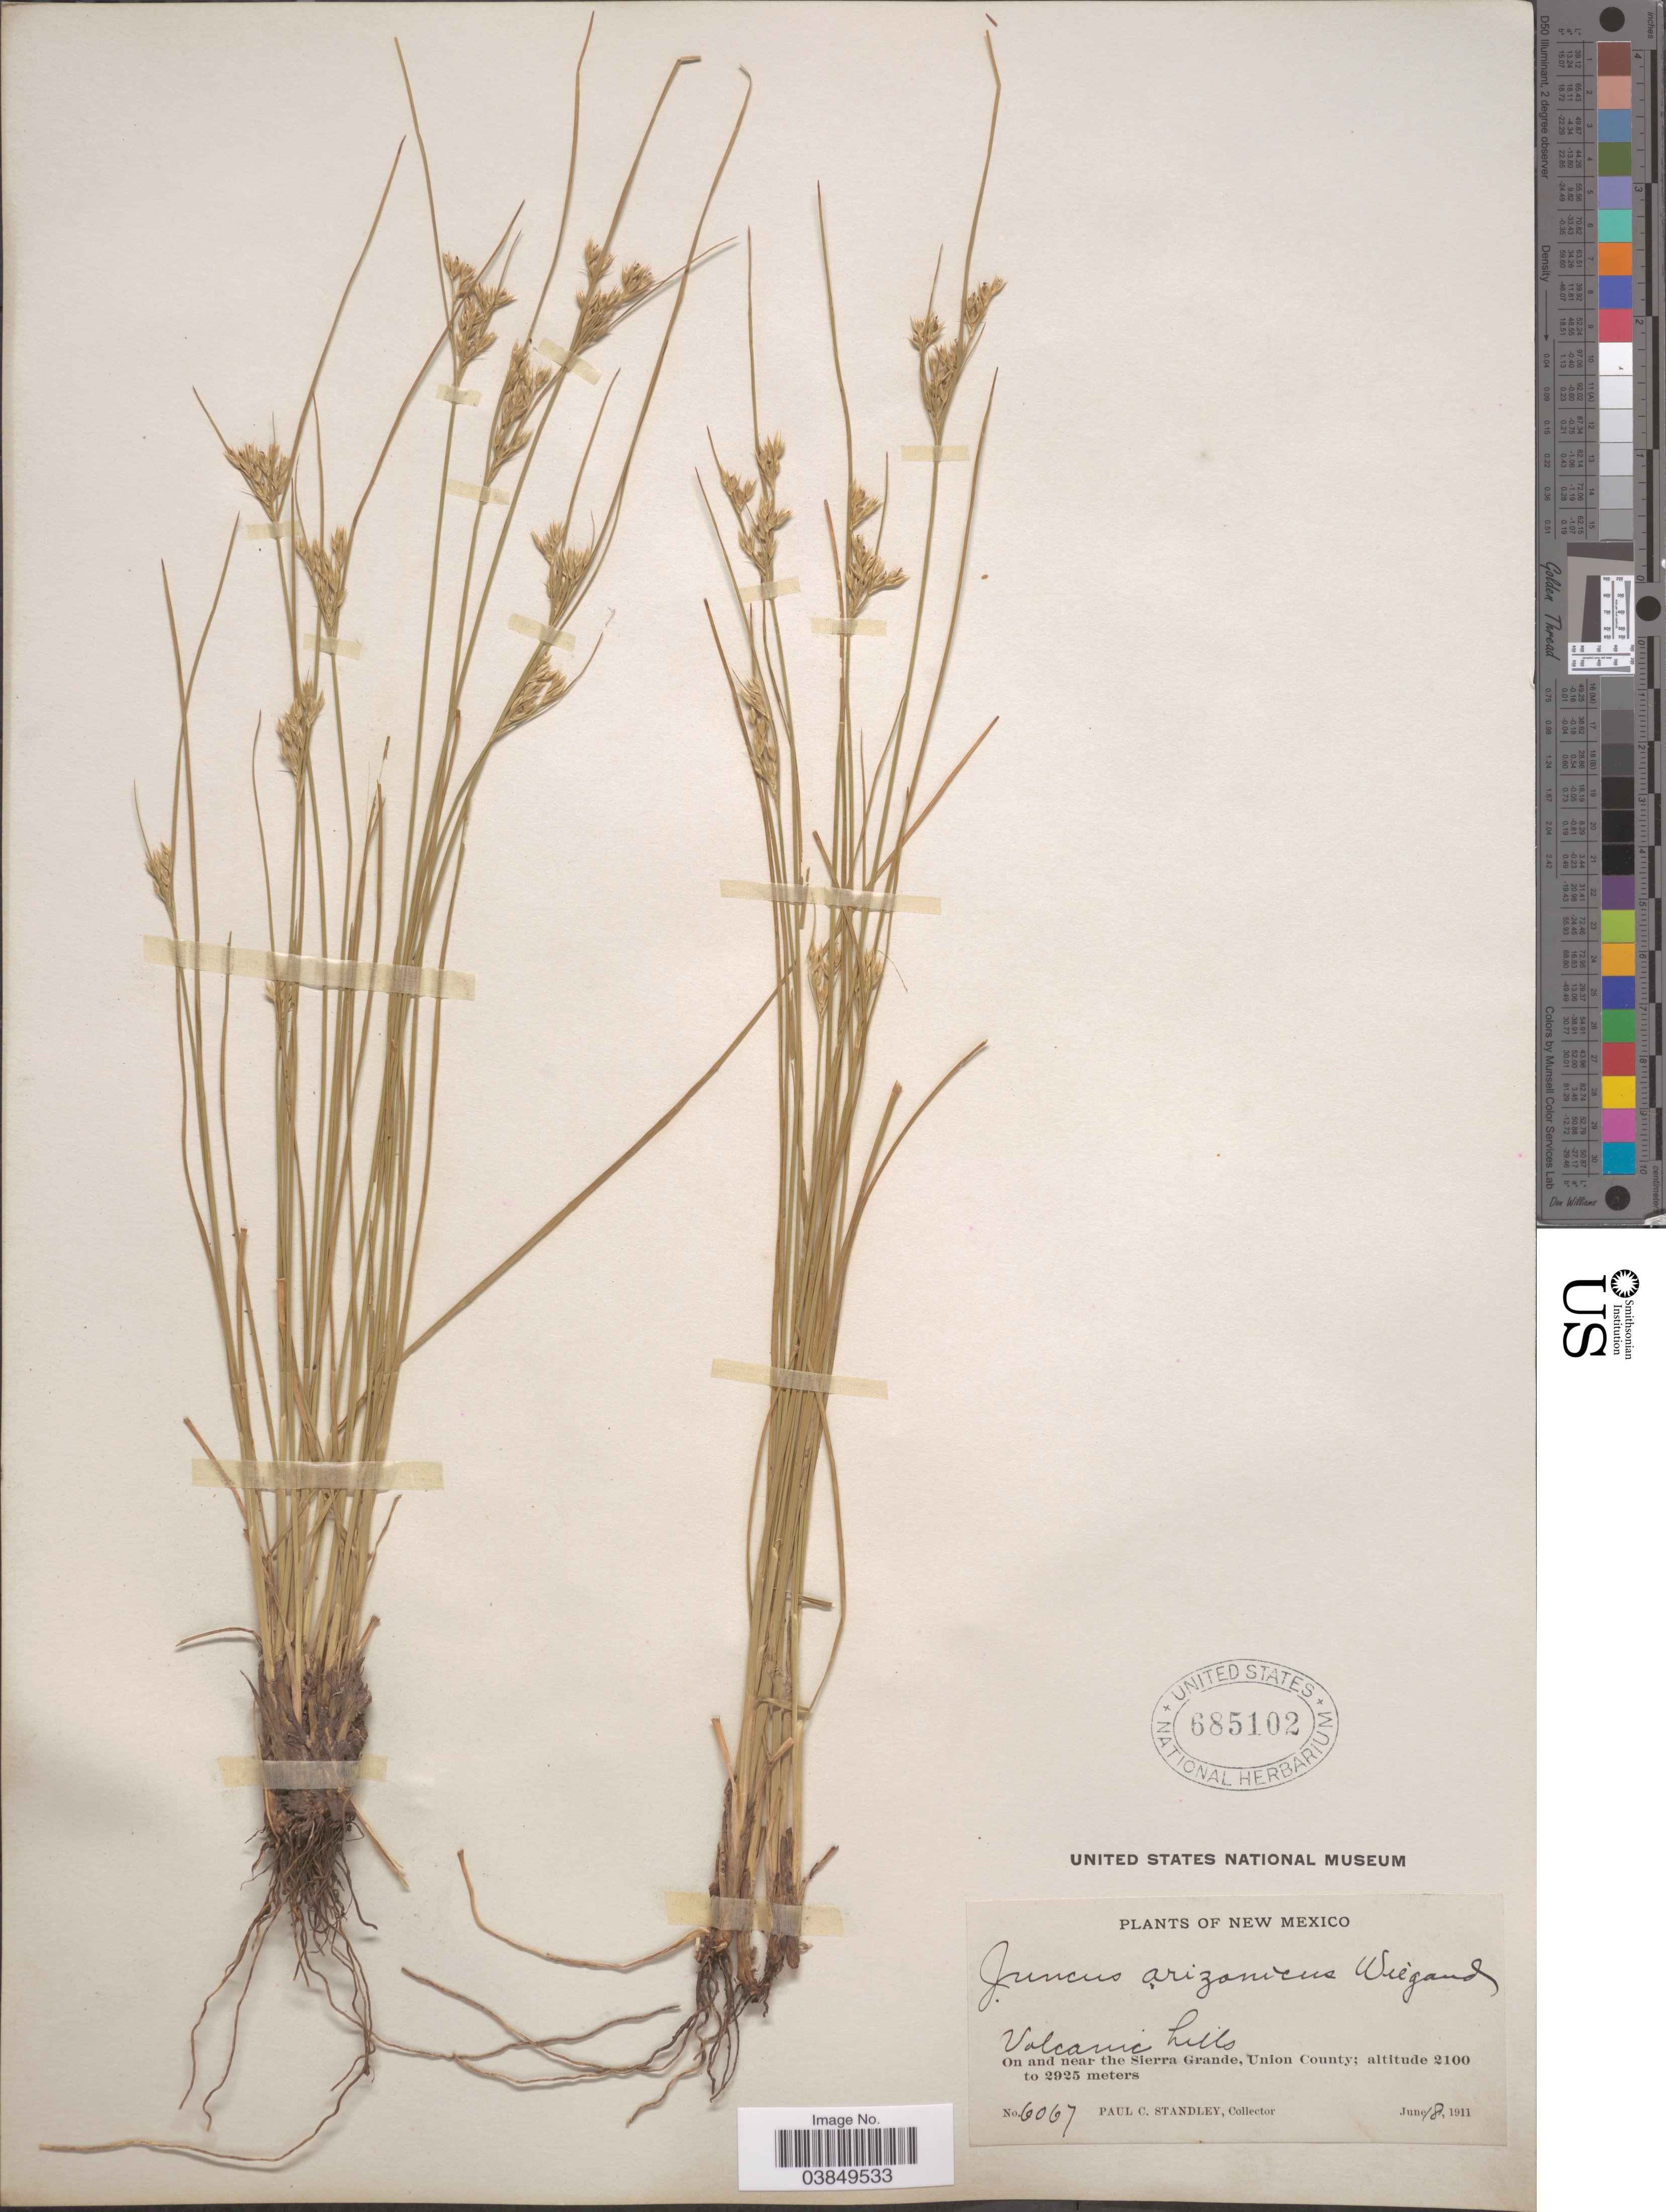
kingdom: Plantae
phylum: Tracheophyta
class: Liliopsida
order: Poales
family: Juncaceae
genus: Juncus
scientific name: Juncus arizonicus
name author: Wiegand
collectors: P. C. Standley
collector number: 6067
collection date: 1911-06-18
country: United States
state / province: New Mexico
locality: On and near the Sierra Grande, Union County.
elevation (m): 2100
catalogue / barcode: US 685102